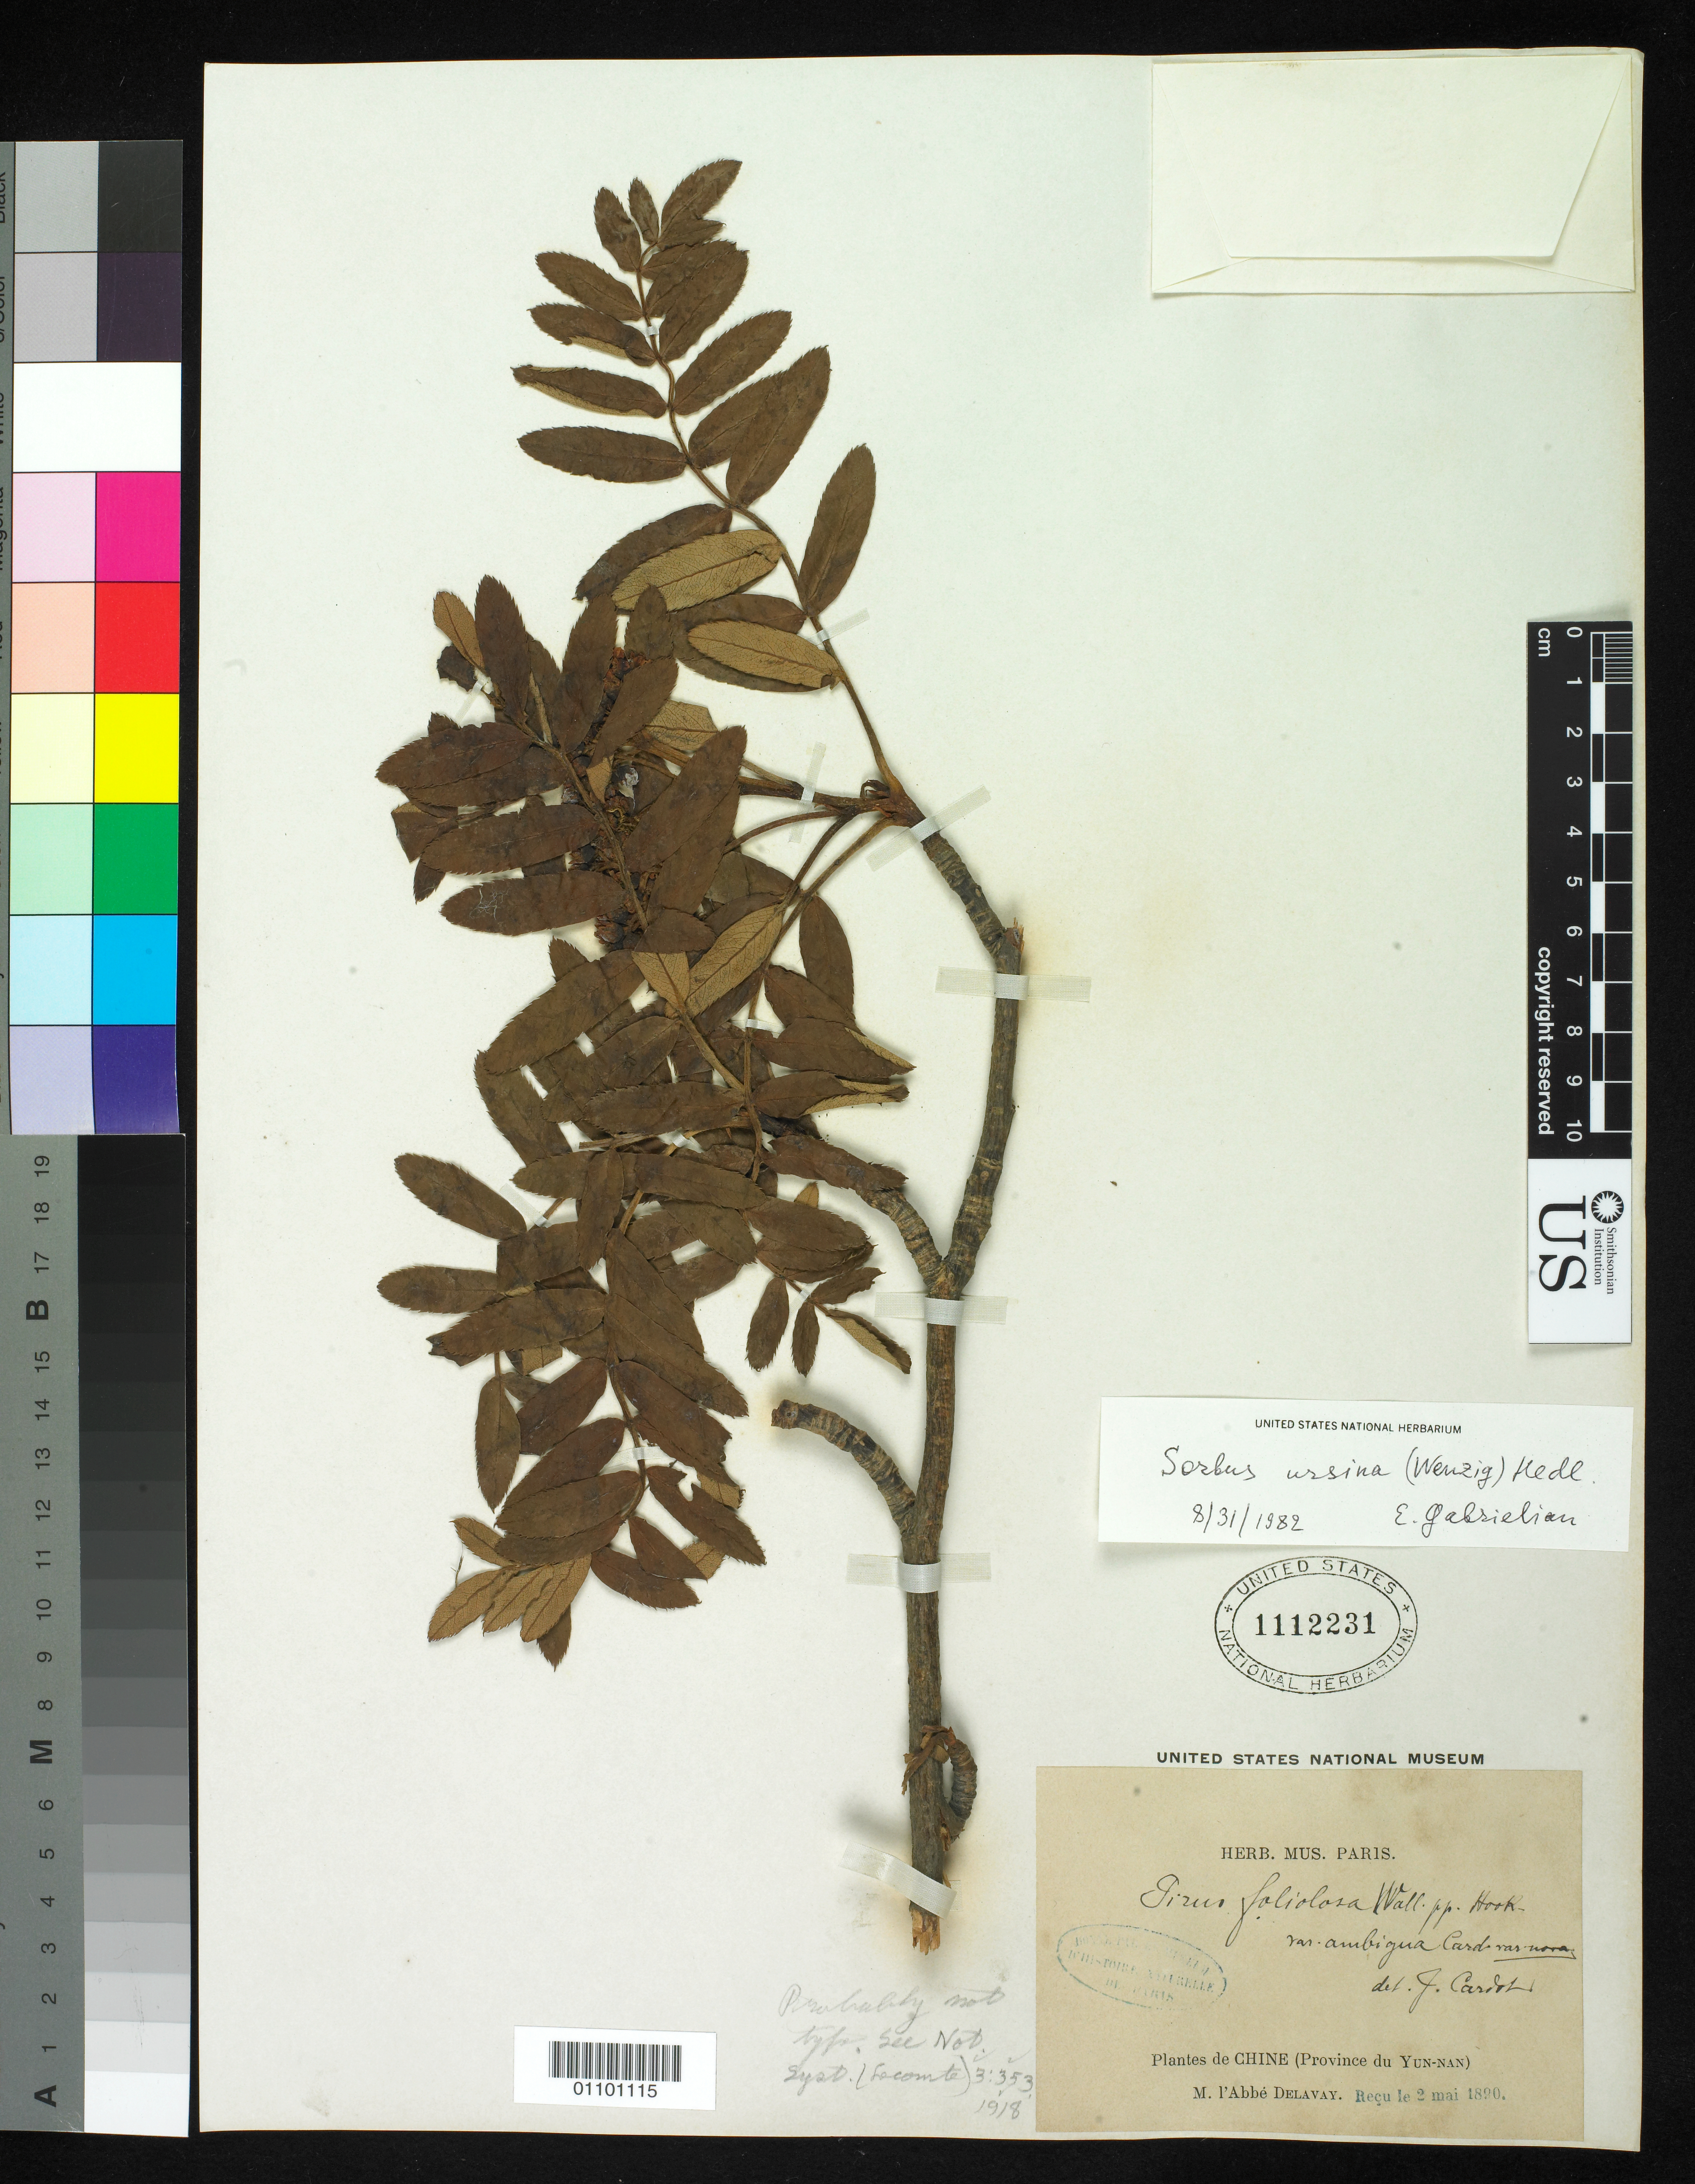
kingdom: Plantae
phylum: Tracheophyta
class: Magnoliopsida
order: Rosales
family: Rosaceae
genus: Pyrus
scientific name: Pyrus foliolosa var. ambigua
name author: Cardot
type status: Possible Syntype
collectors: P. Delavay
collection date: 1890-05-02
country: China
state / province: Yunnan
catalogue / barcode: US 1112231